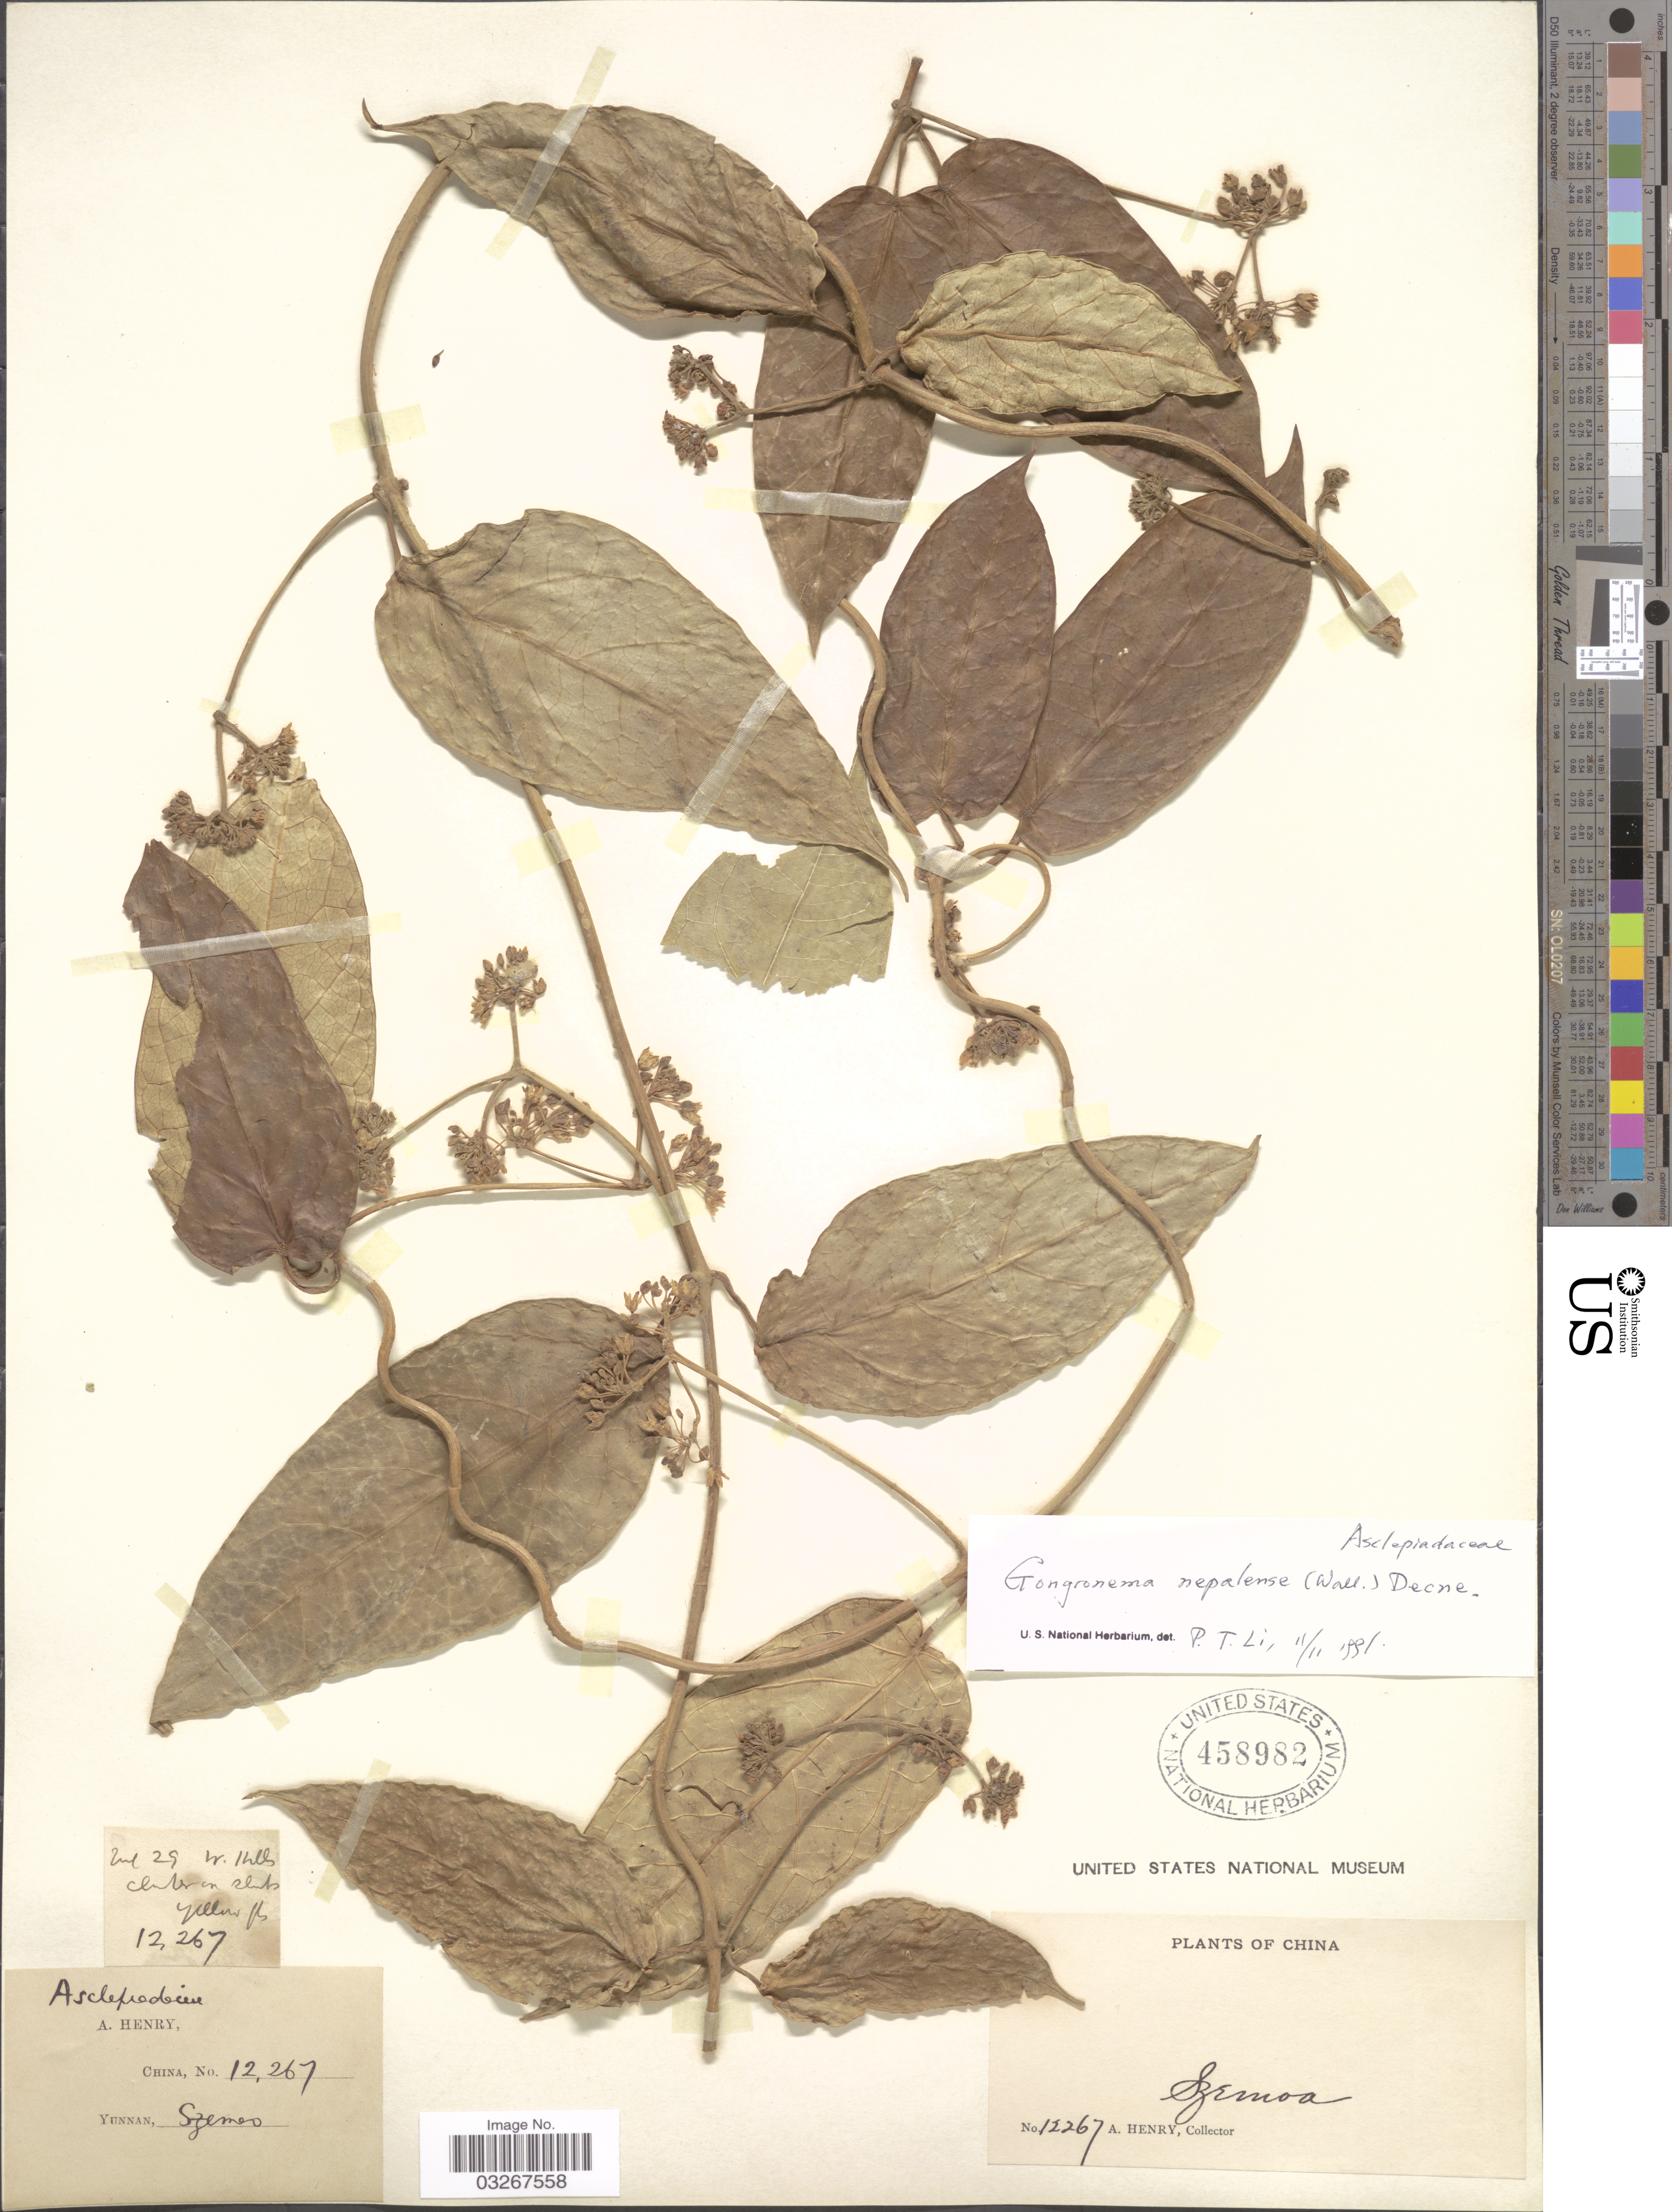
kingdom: Plantae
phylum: Tracheophyta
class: Magnoliopsida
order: Gentianales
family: Apocynaceae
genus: Gongronema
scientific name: Gongronema napalense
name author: (Wall.) Decne.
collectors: A. Henry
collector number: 12267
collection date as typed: Transcribed d/m/y: /7/29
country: China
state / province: Yunnan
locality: Szemoa. W. Hills.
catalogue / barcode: US 458982